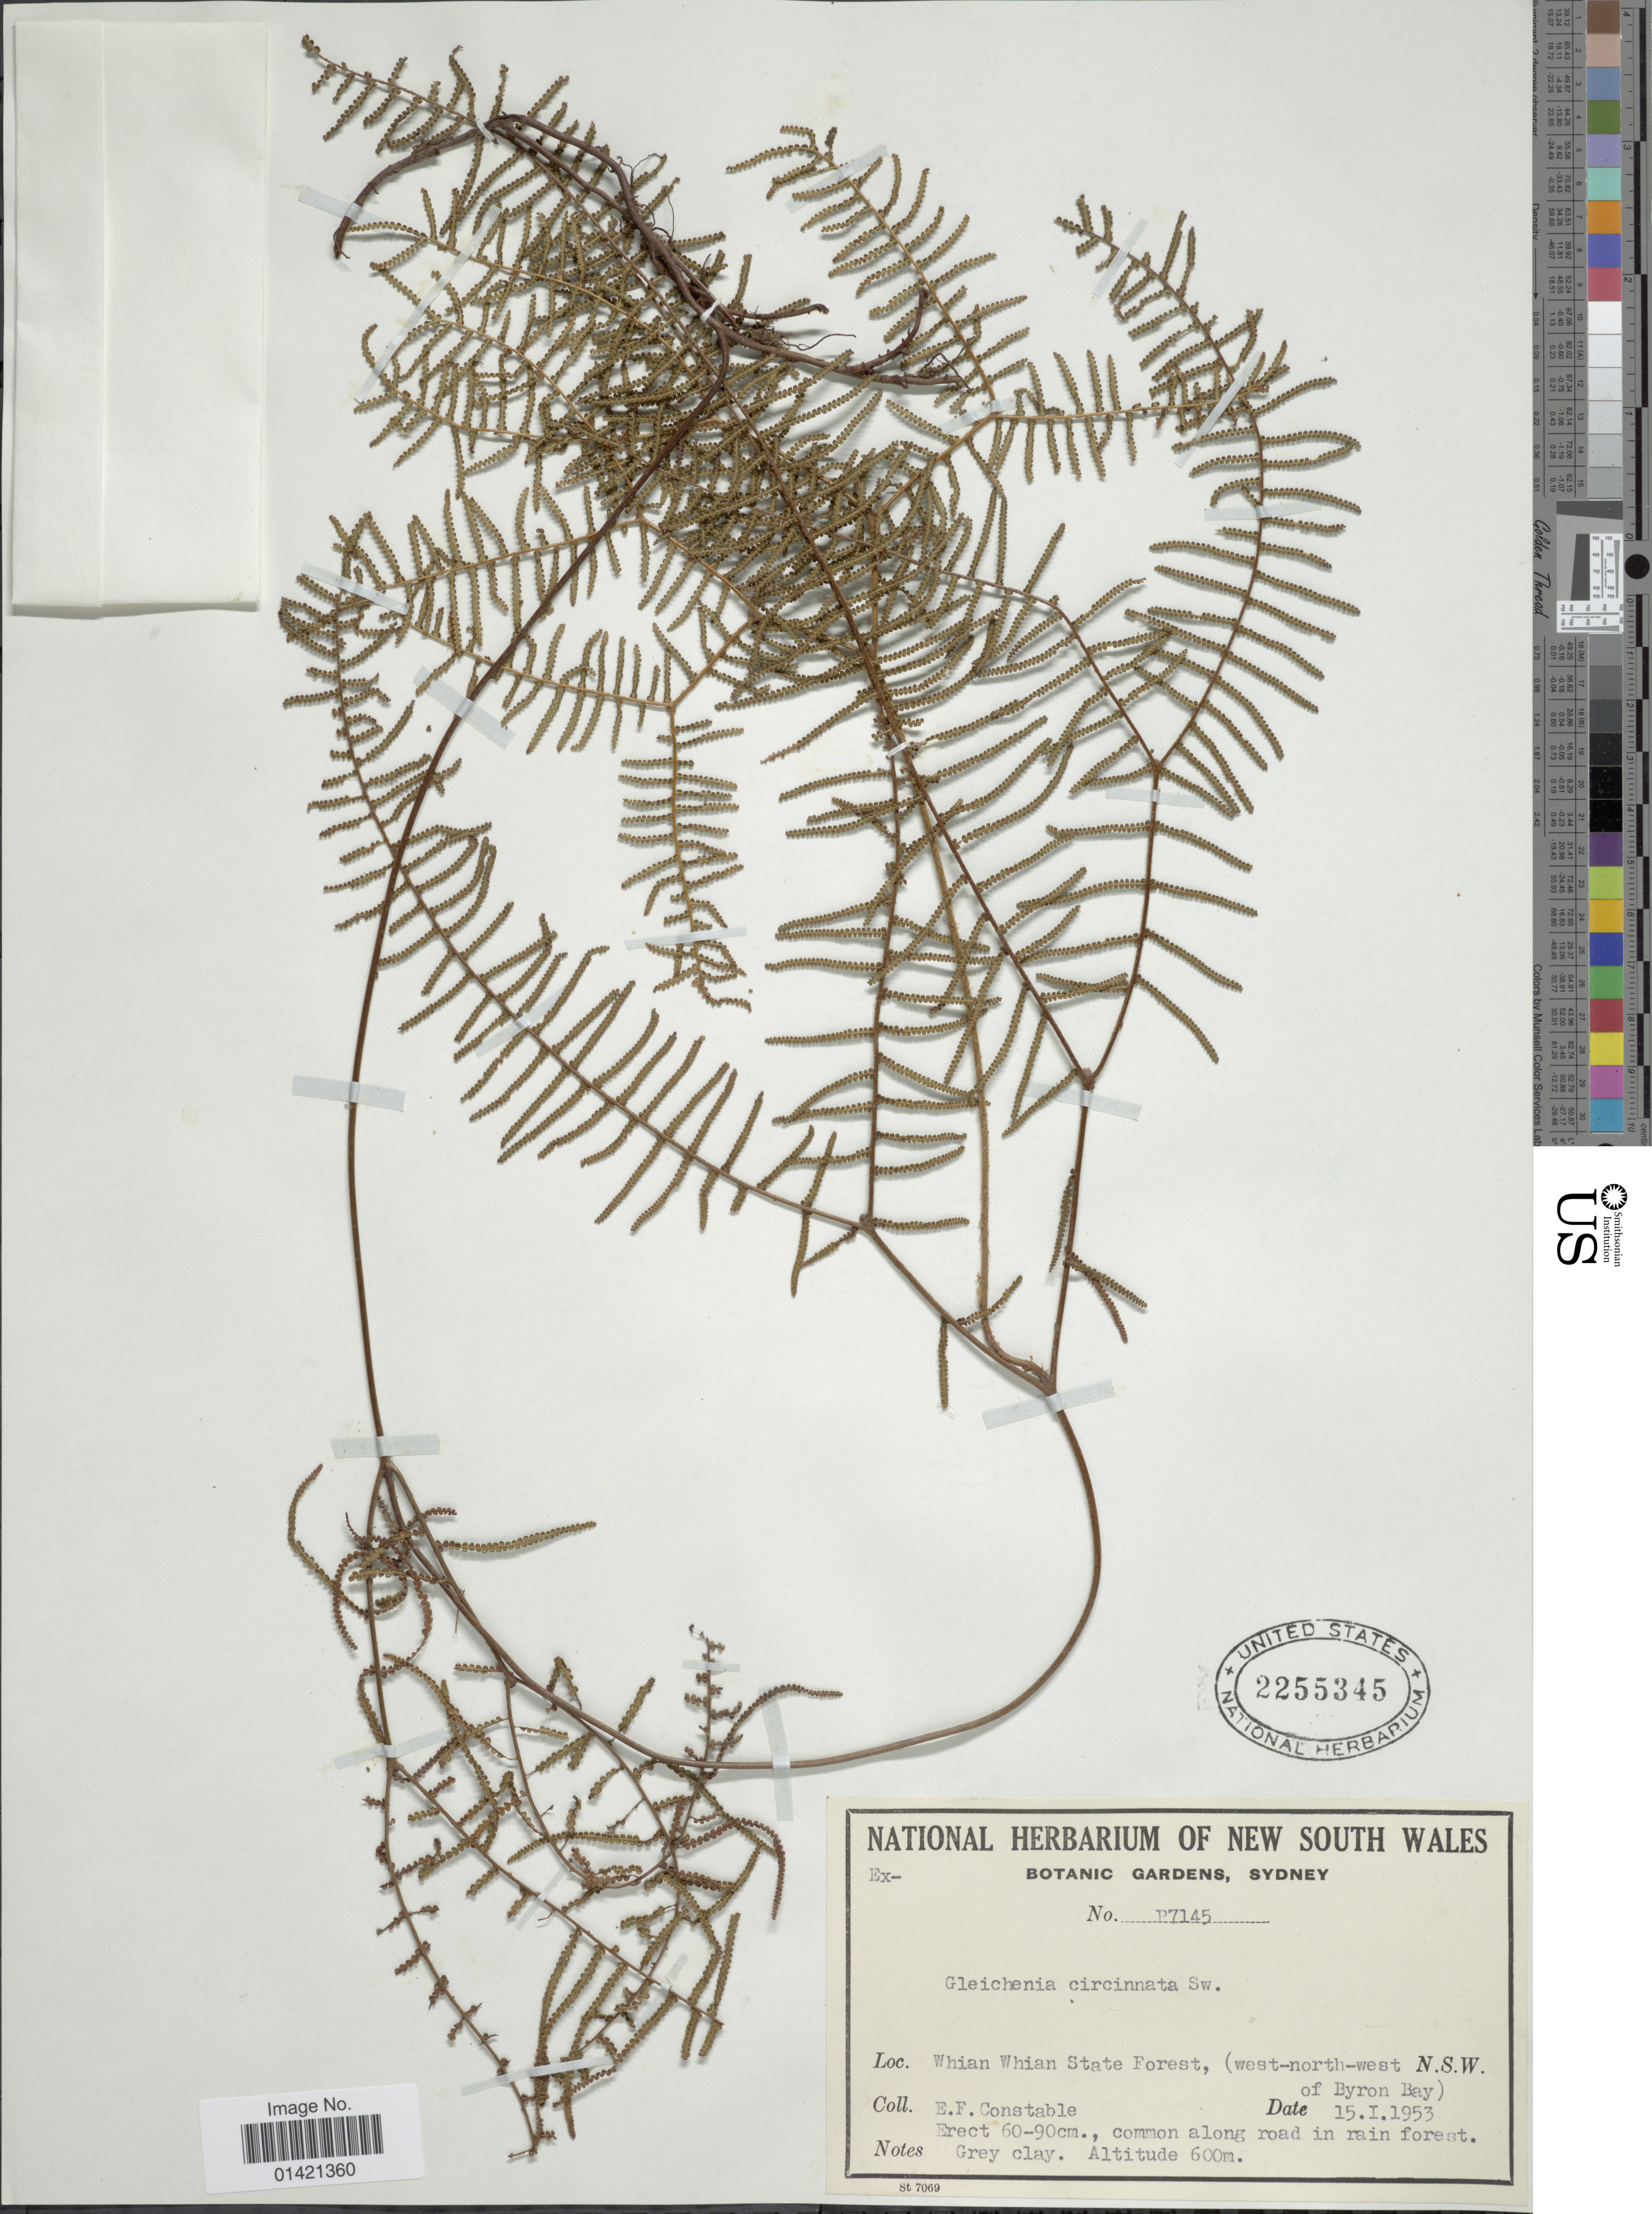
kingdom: Plantae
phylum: Tracheophyta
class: Polypodiopsida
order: Gleicheniales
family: Gleicheniaceae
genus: Gleichenia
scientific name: Gleichenia dicarpa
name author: R. Br.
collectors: E. F. Constable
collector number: P7145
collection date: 1953-01-15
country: Australia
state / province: New South Wales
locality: Whian Whian State Forest, (west-north-west of Byron Bay) N.S.W. Common along road in rain forest.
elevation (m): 600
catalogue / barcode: US 2255345